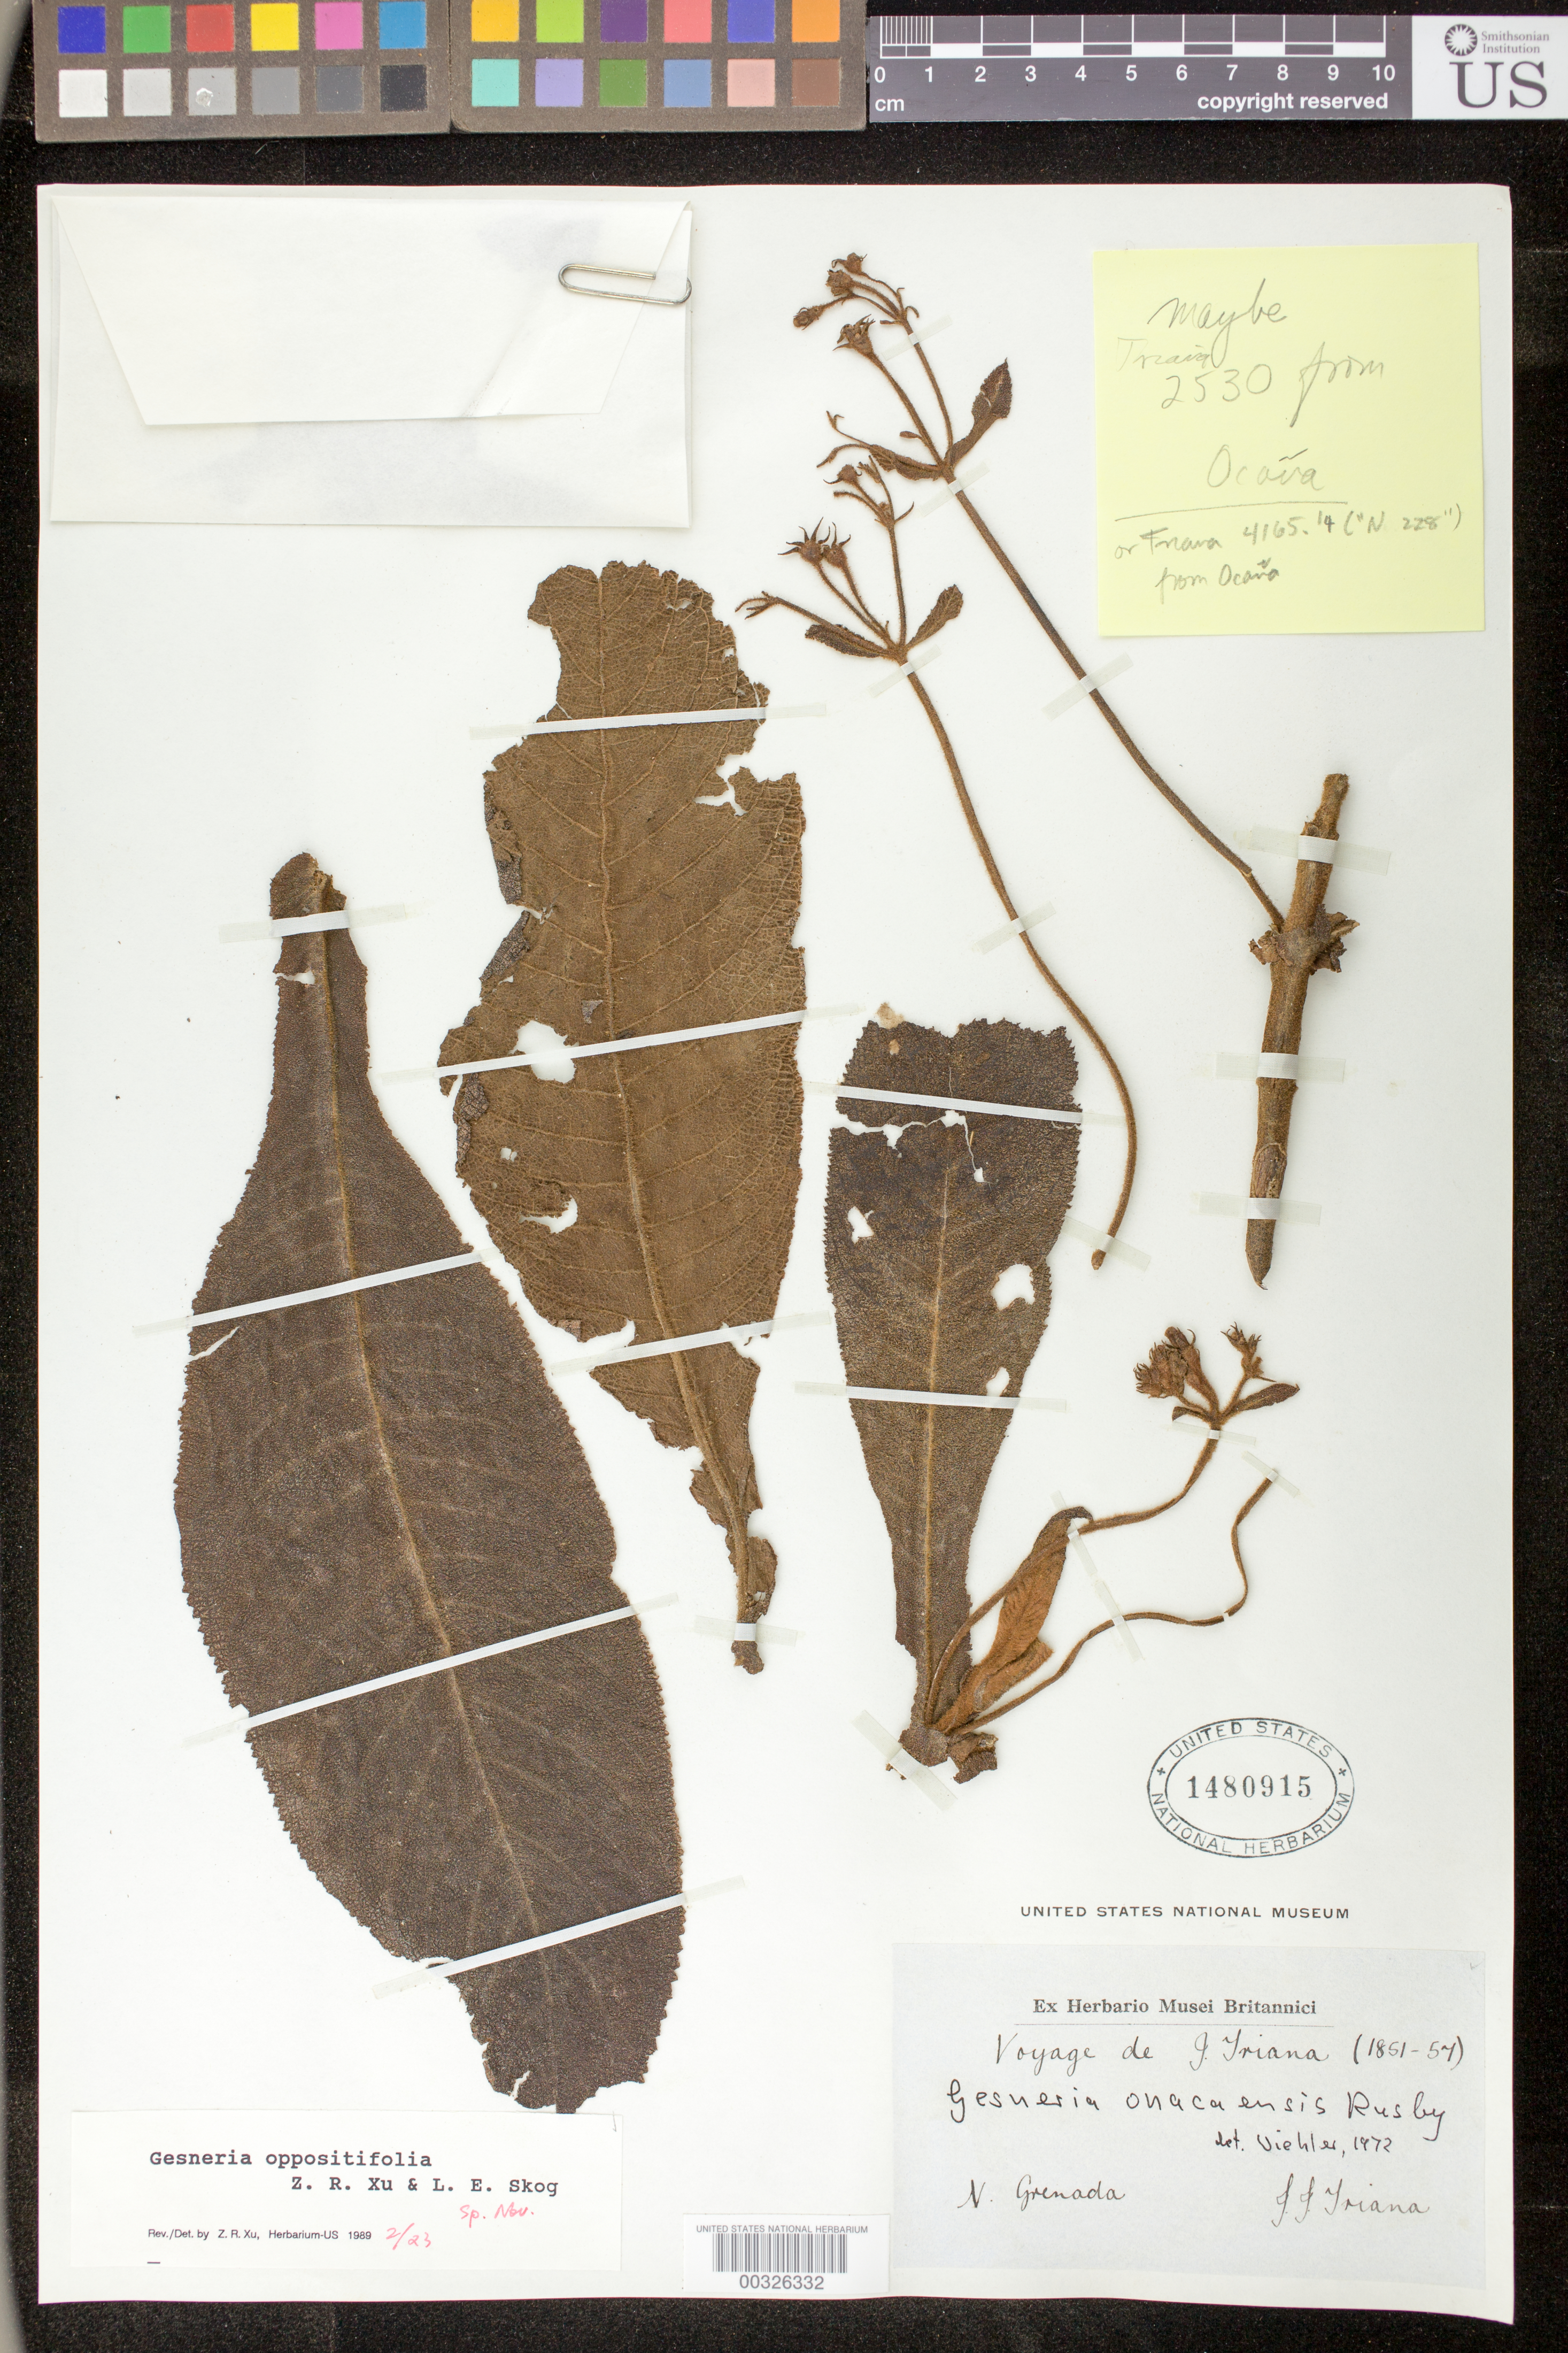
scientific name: unpublished name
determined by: Skog, Laurence E.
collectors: J. J. Triana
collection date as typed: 1851-57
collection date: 1851/1857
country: Colombia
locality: N. Grenada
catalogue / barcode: US 1480915